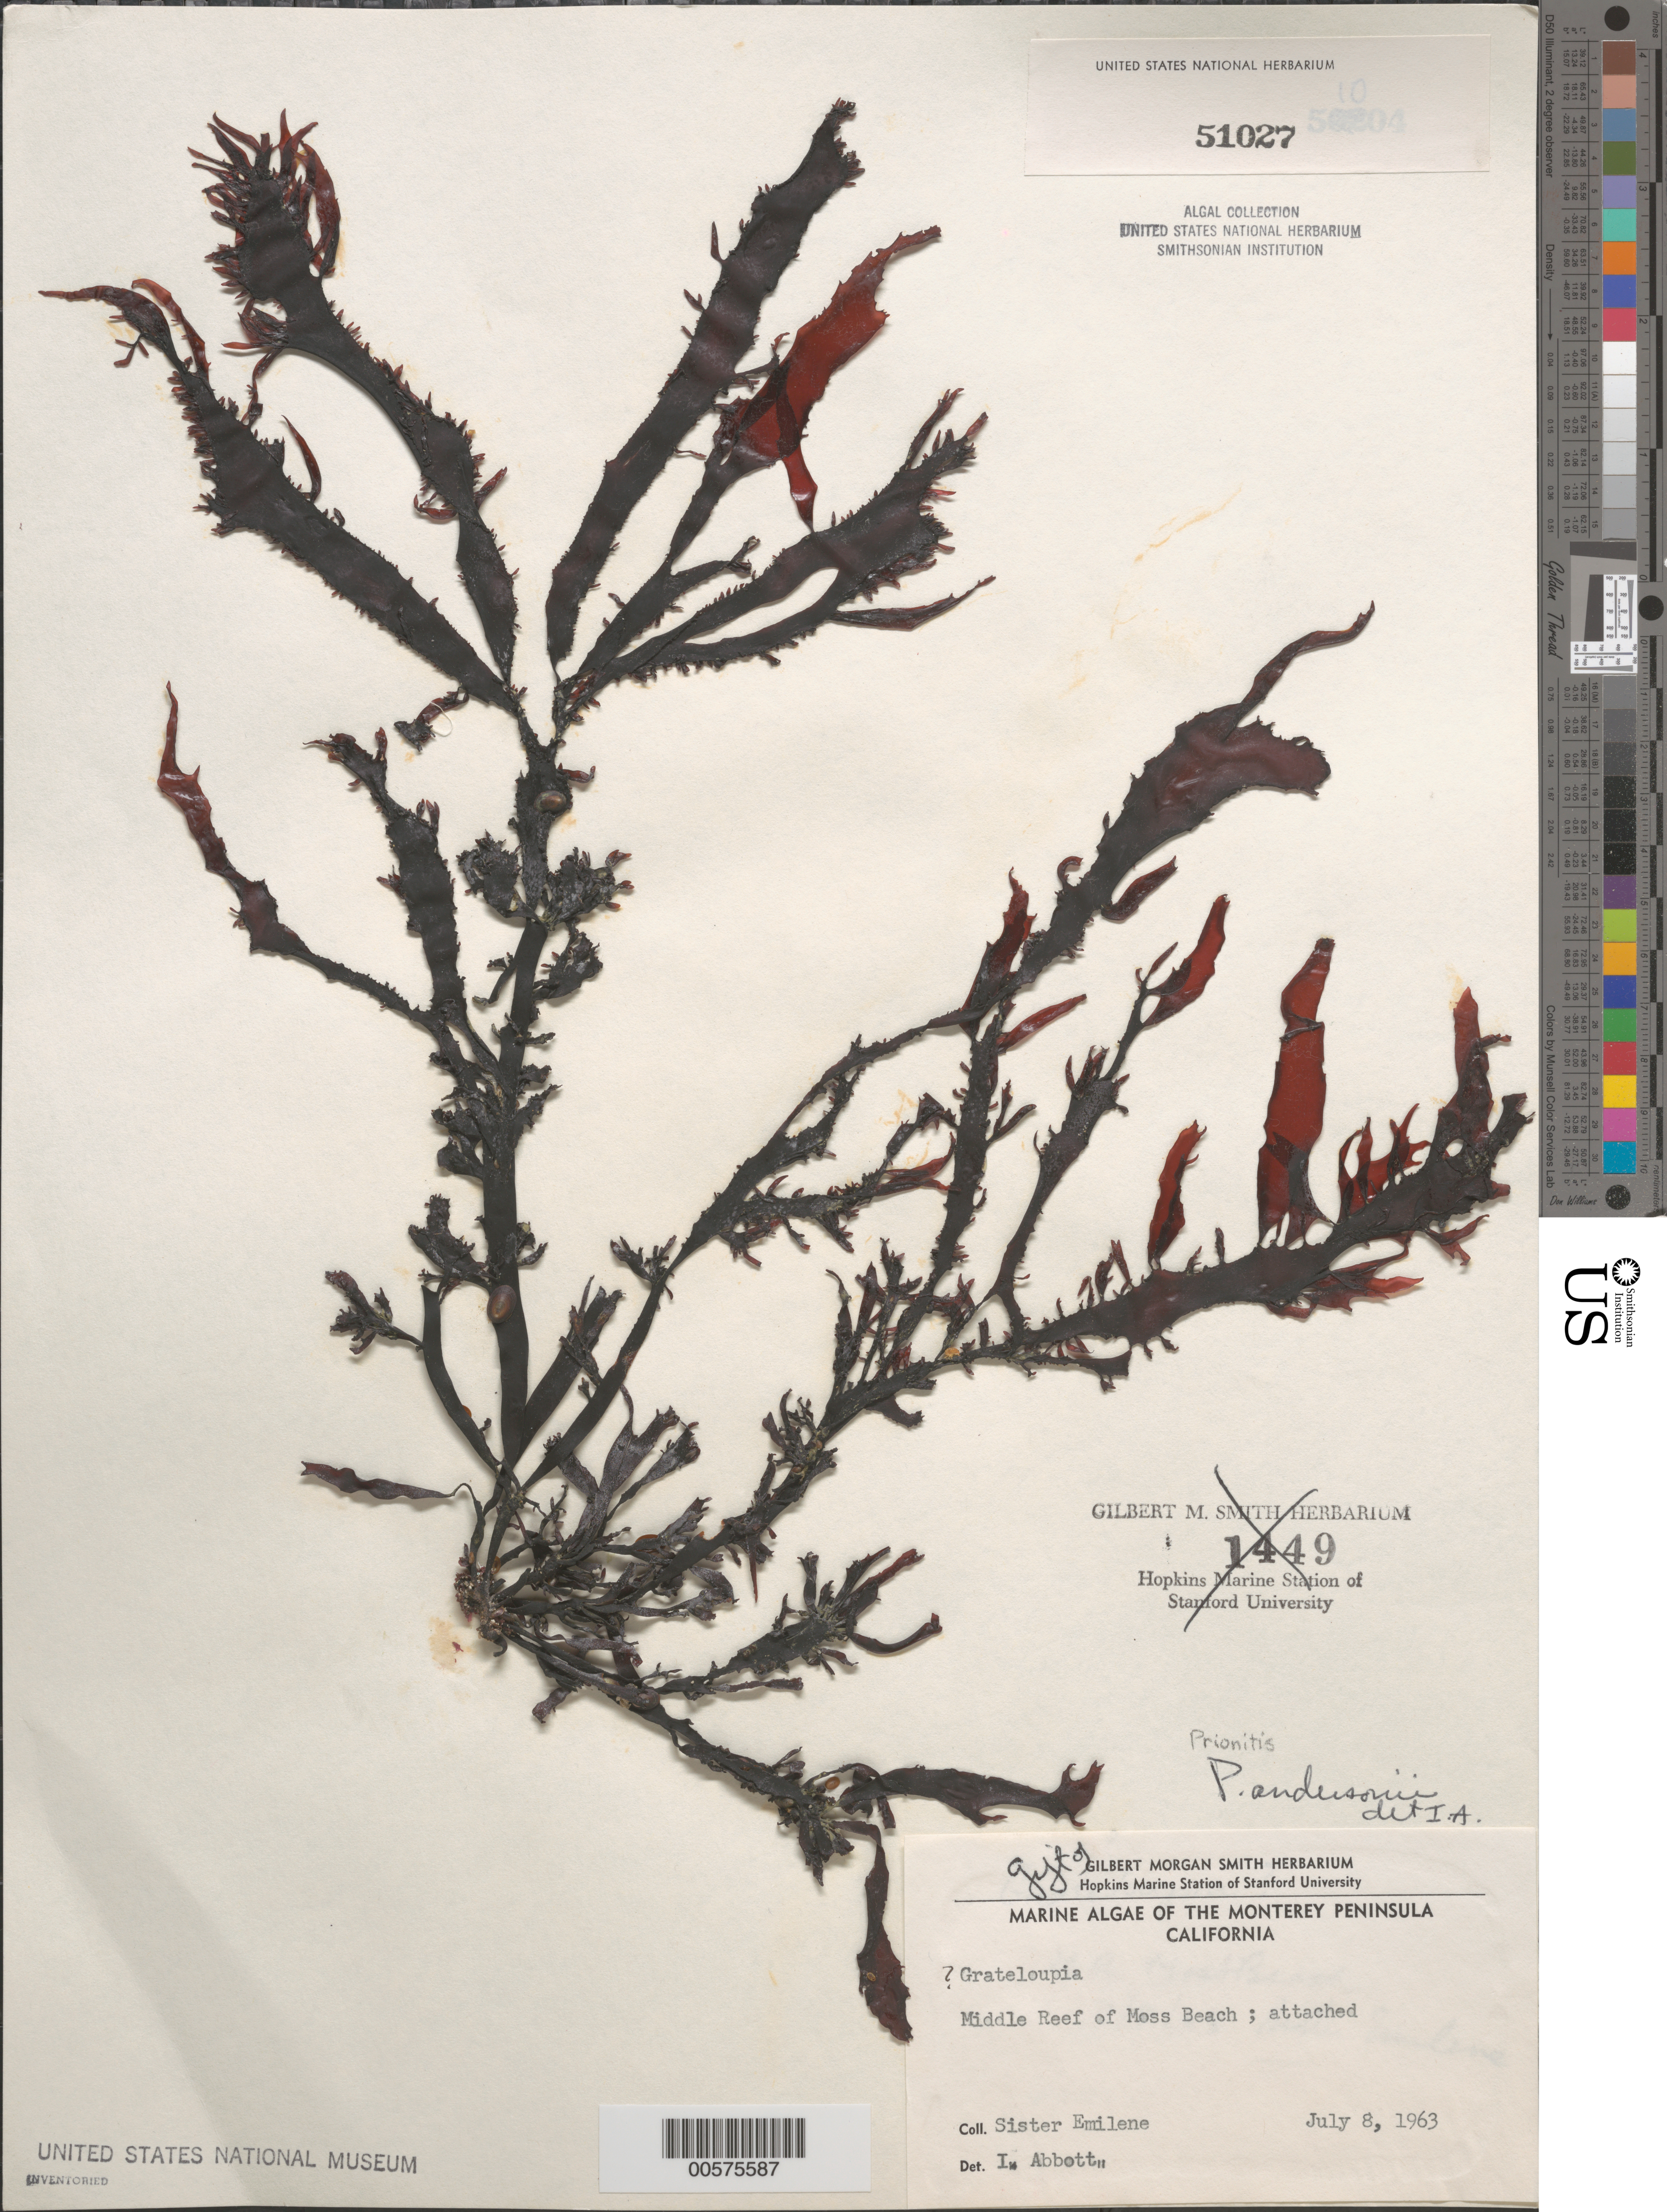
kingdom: Plantae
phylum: Rhodophyta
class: Florideophyceae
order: Cryptonemiales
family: Cryptonemiaceae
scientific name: Prionitis sternbergii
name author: (C. Agardh) J. Agardh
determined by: Algae name updating Project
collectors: S. Emilene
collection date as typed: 08 Jul 1963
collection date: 1963-07-08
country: United States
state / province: California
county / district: Monterey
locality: Middle Reef of Moss Beach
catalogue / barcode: US 51027